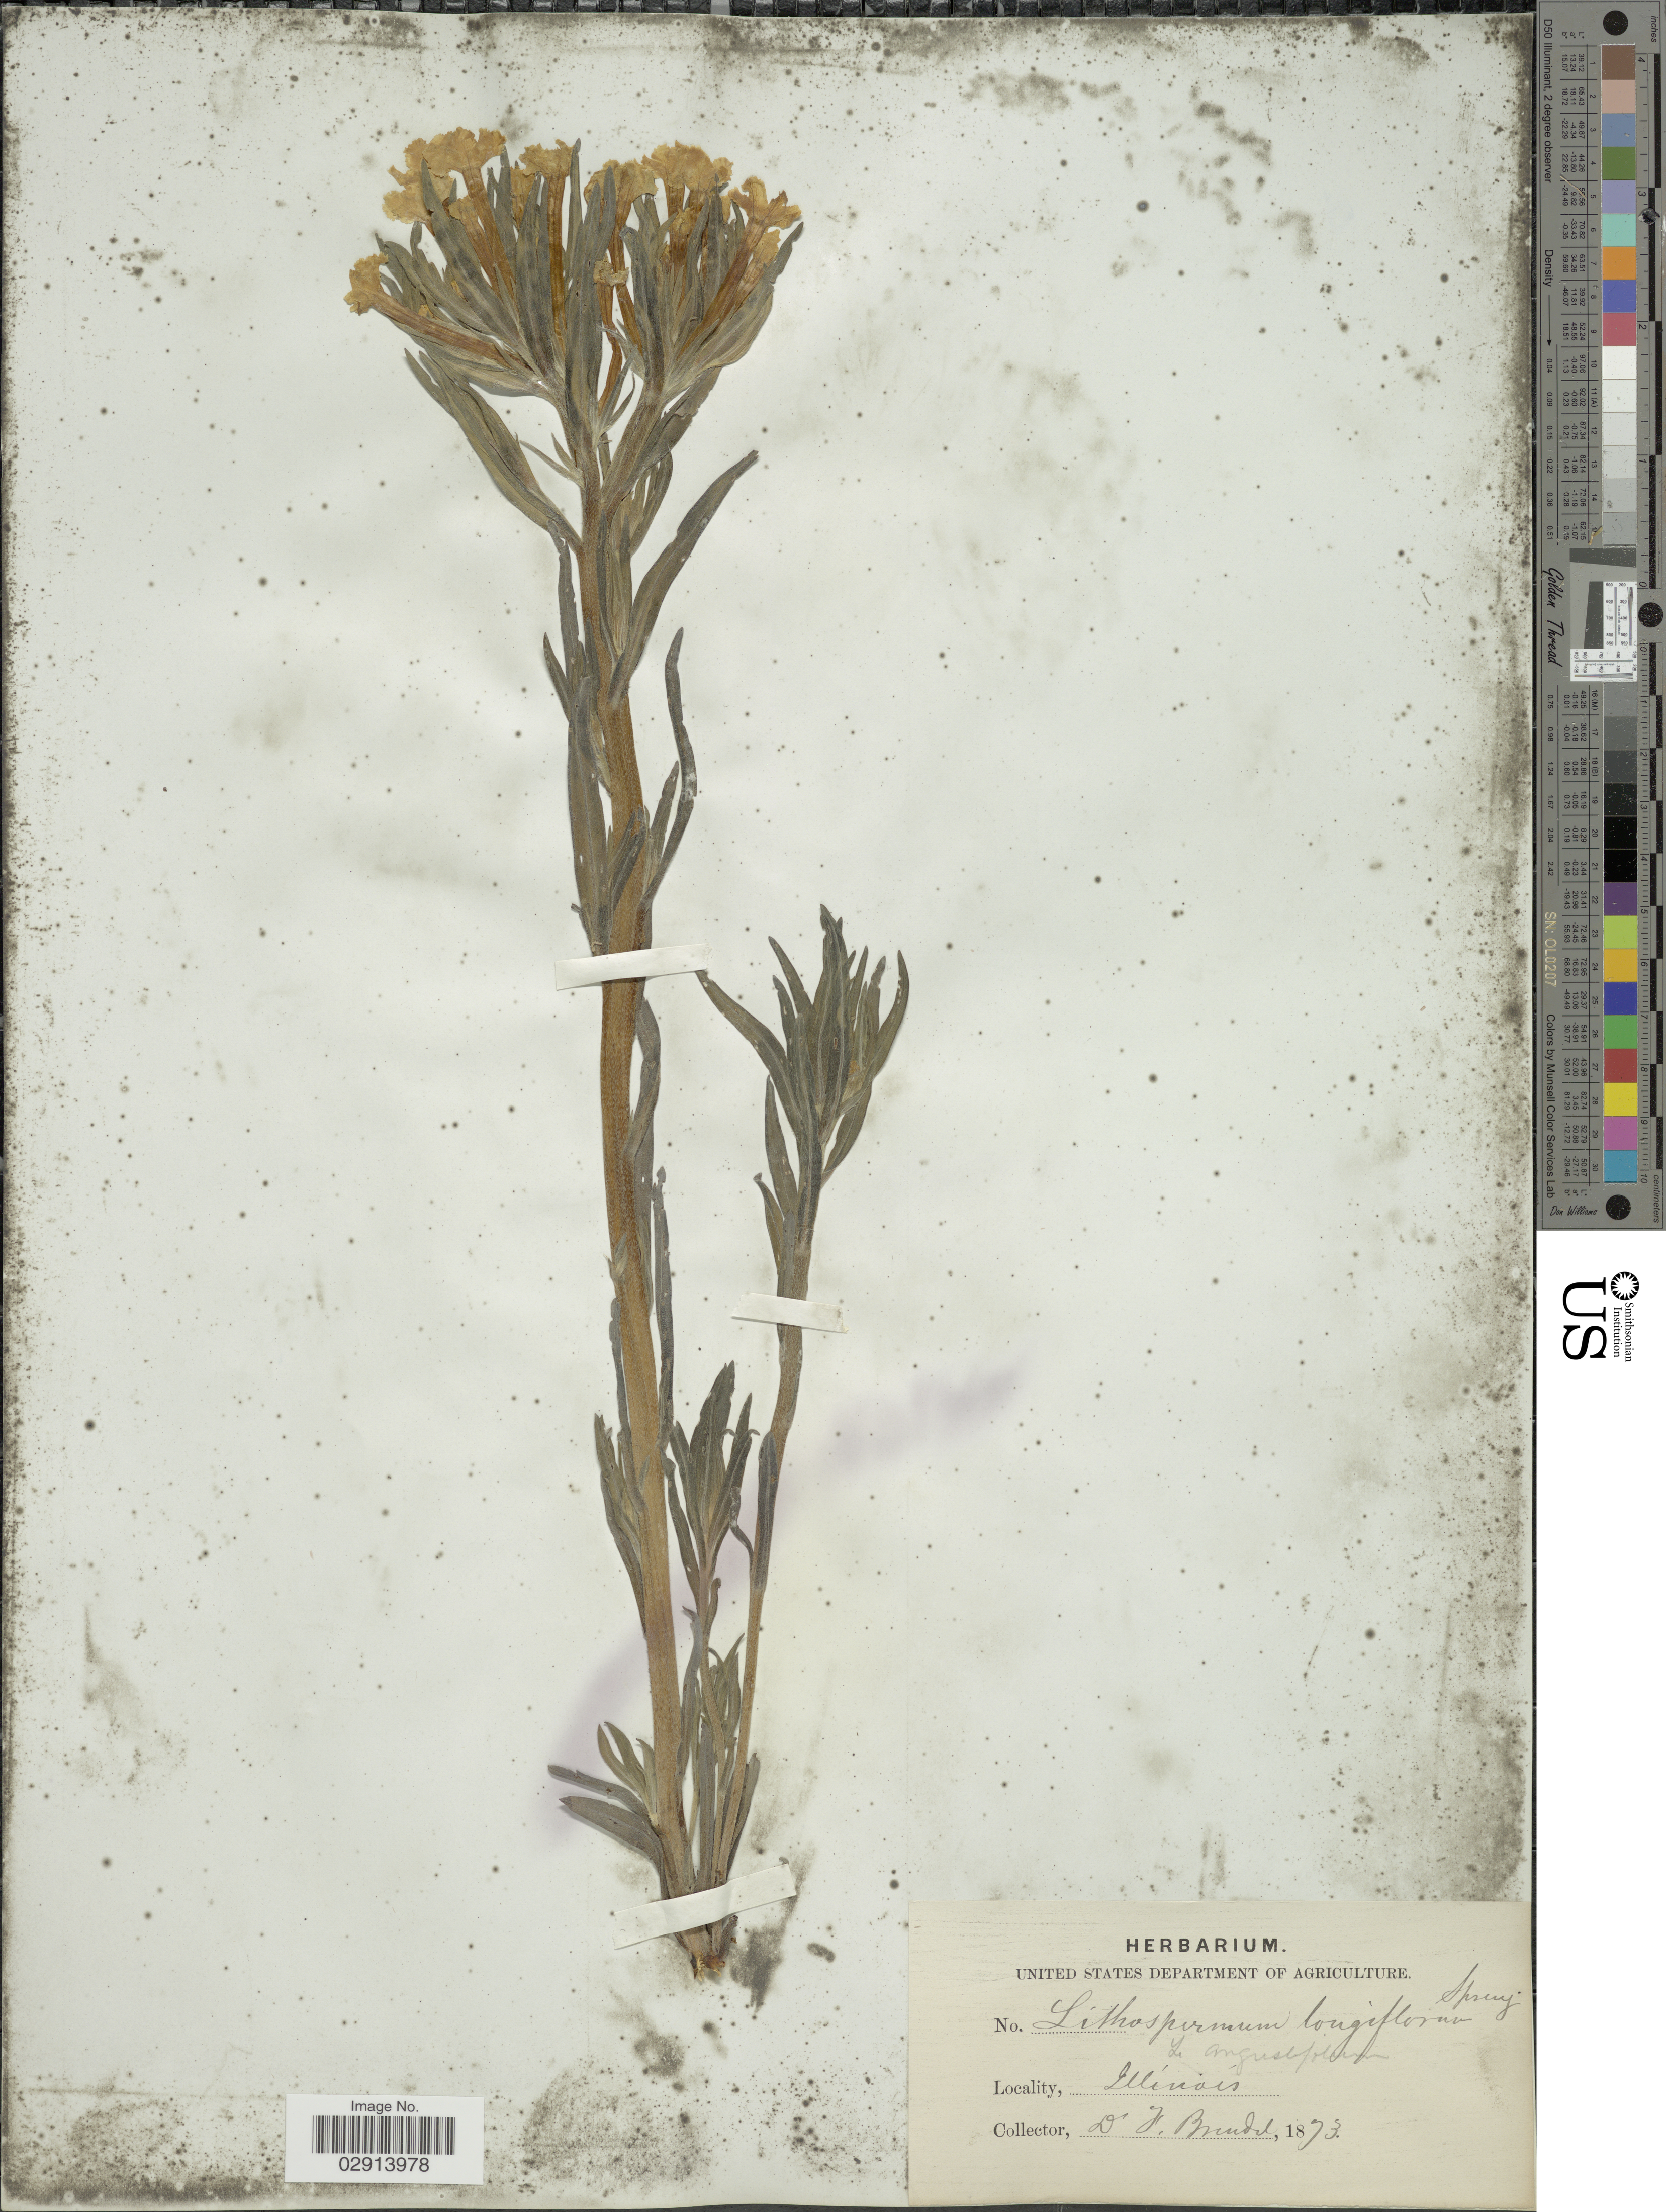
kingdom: Plantae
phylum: Tracheophyta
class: Magnoliopsida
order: Boraginales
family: Boraginaceae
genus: Lithospermum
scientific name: Lithospermum incisum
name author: Lehm.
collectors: F. Brendel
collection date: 1873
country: United States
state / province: Illinois